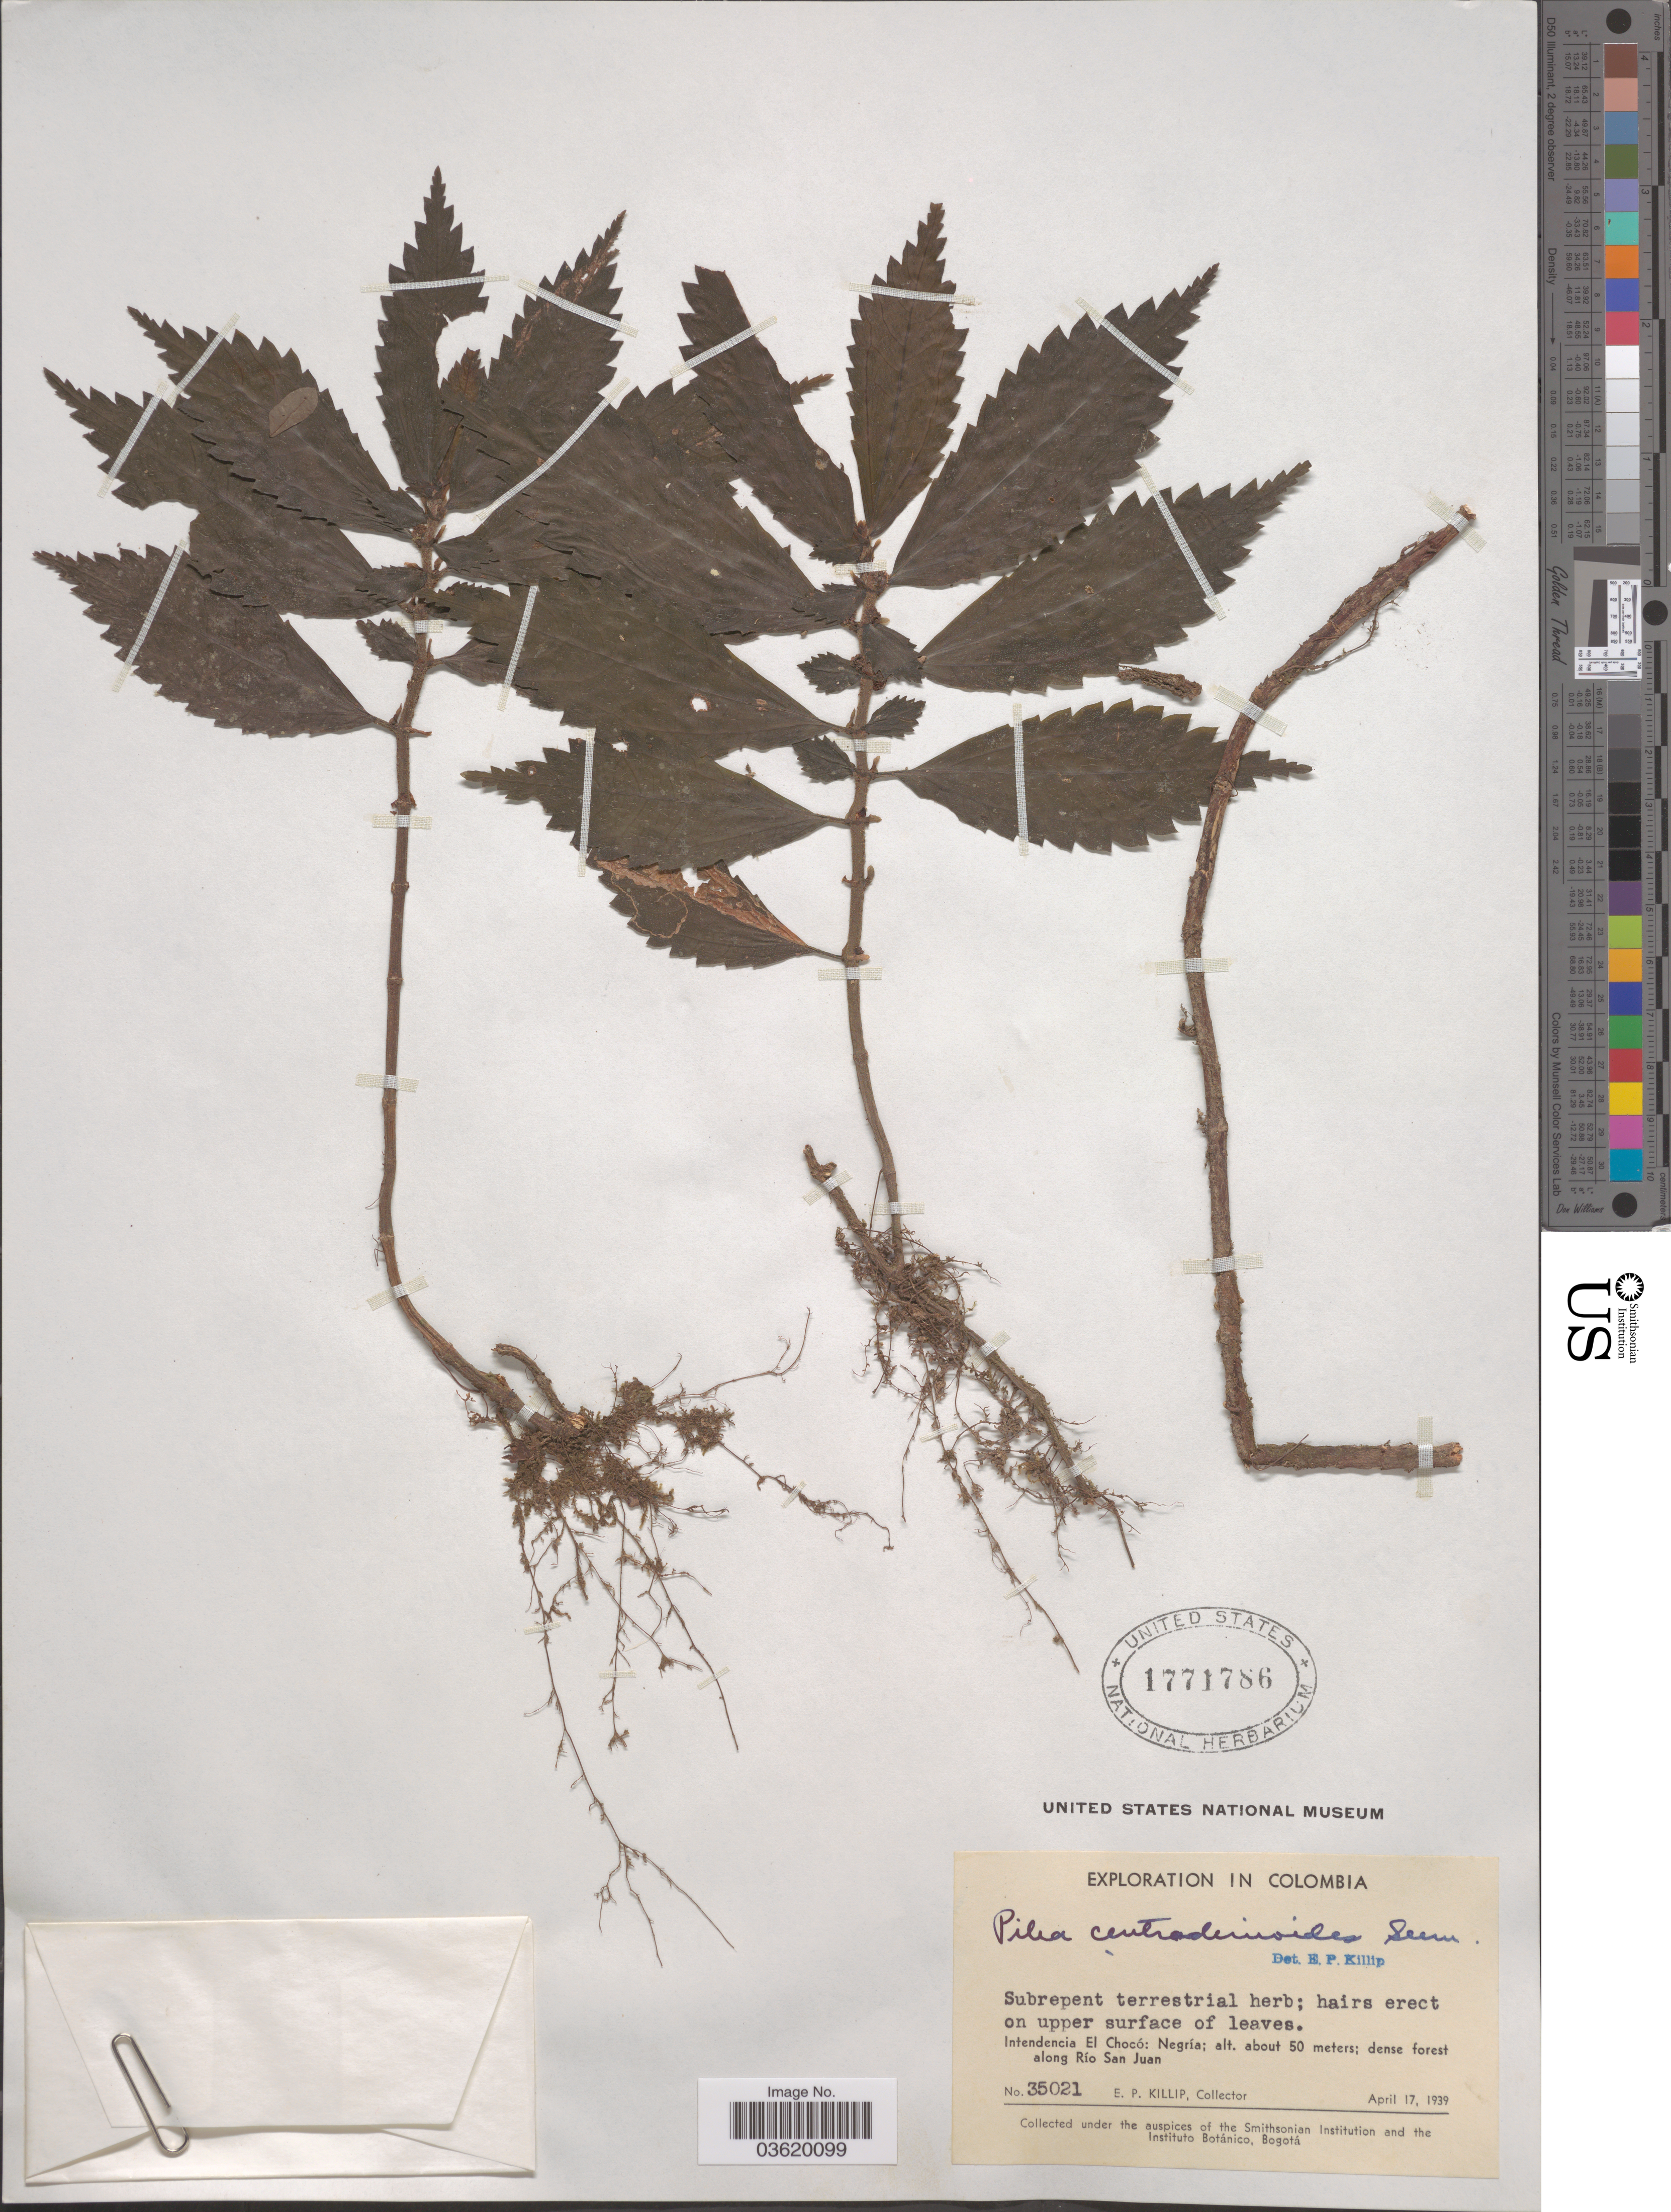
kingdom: Plantae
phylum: Tracheophyta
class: Magnoliopsida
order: Rosales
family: Urticaceae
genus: Pilea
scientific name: Pilea centradenioides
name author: Seem.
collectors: E. P. Killip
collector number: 35021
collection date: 1939-04-17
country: Colombia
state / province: Chocó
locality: Intendencia El Chocó: Negría; dense forest along Río San Juan.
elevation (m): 50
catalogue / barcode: US 1771786